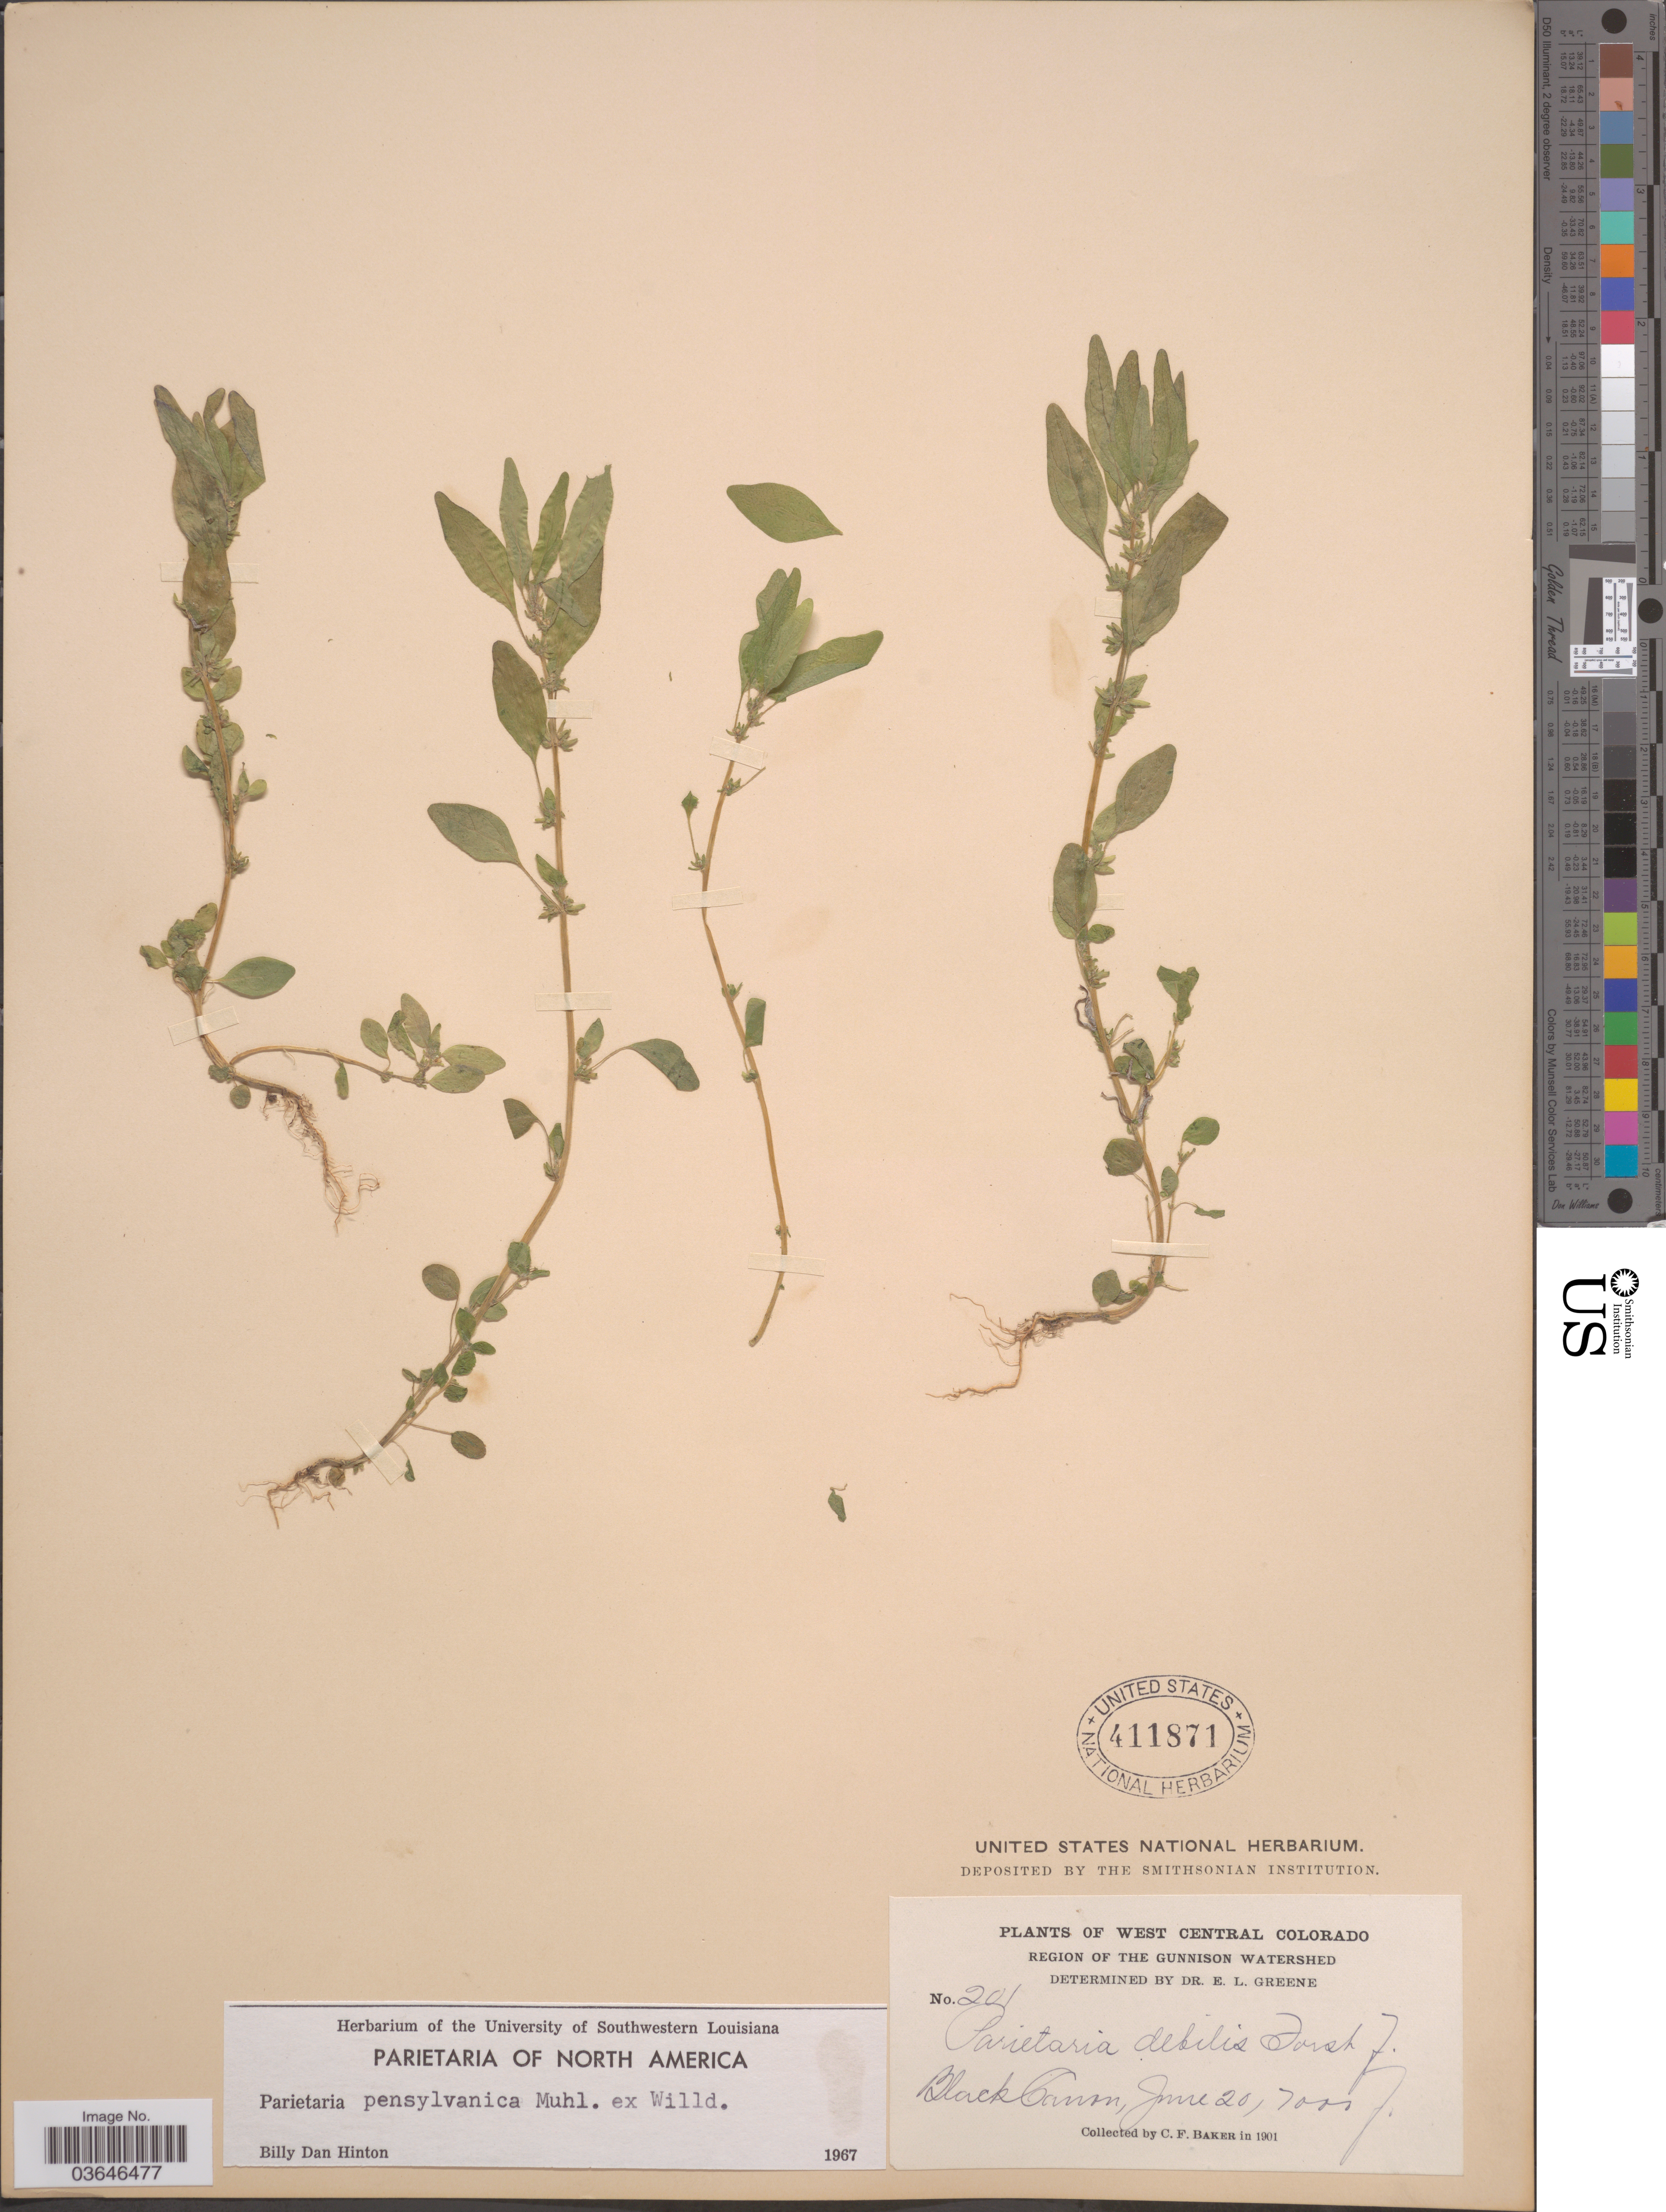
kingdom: Plantae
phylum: Tracheophyta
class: Magnoliopsida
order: Rosales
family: Urticaceae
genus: Parietaria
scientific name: Parietaria pensylvanica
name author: Muhl. ex Willd.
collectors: C. F. Baker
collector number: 201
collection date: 1901-06-20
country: United States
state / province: Colorado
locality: West Central Colorado. Region of the Gunnison Watershed. Black Canon.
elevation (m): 2134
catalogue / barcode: US 411871